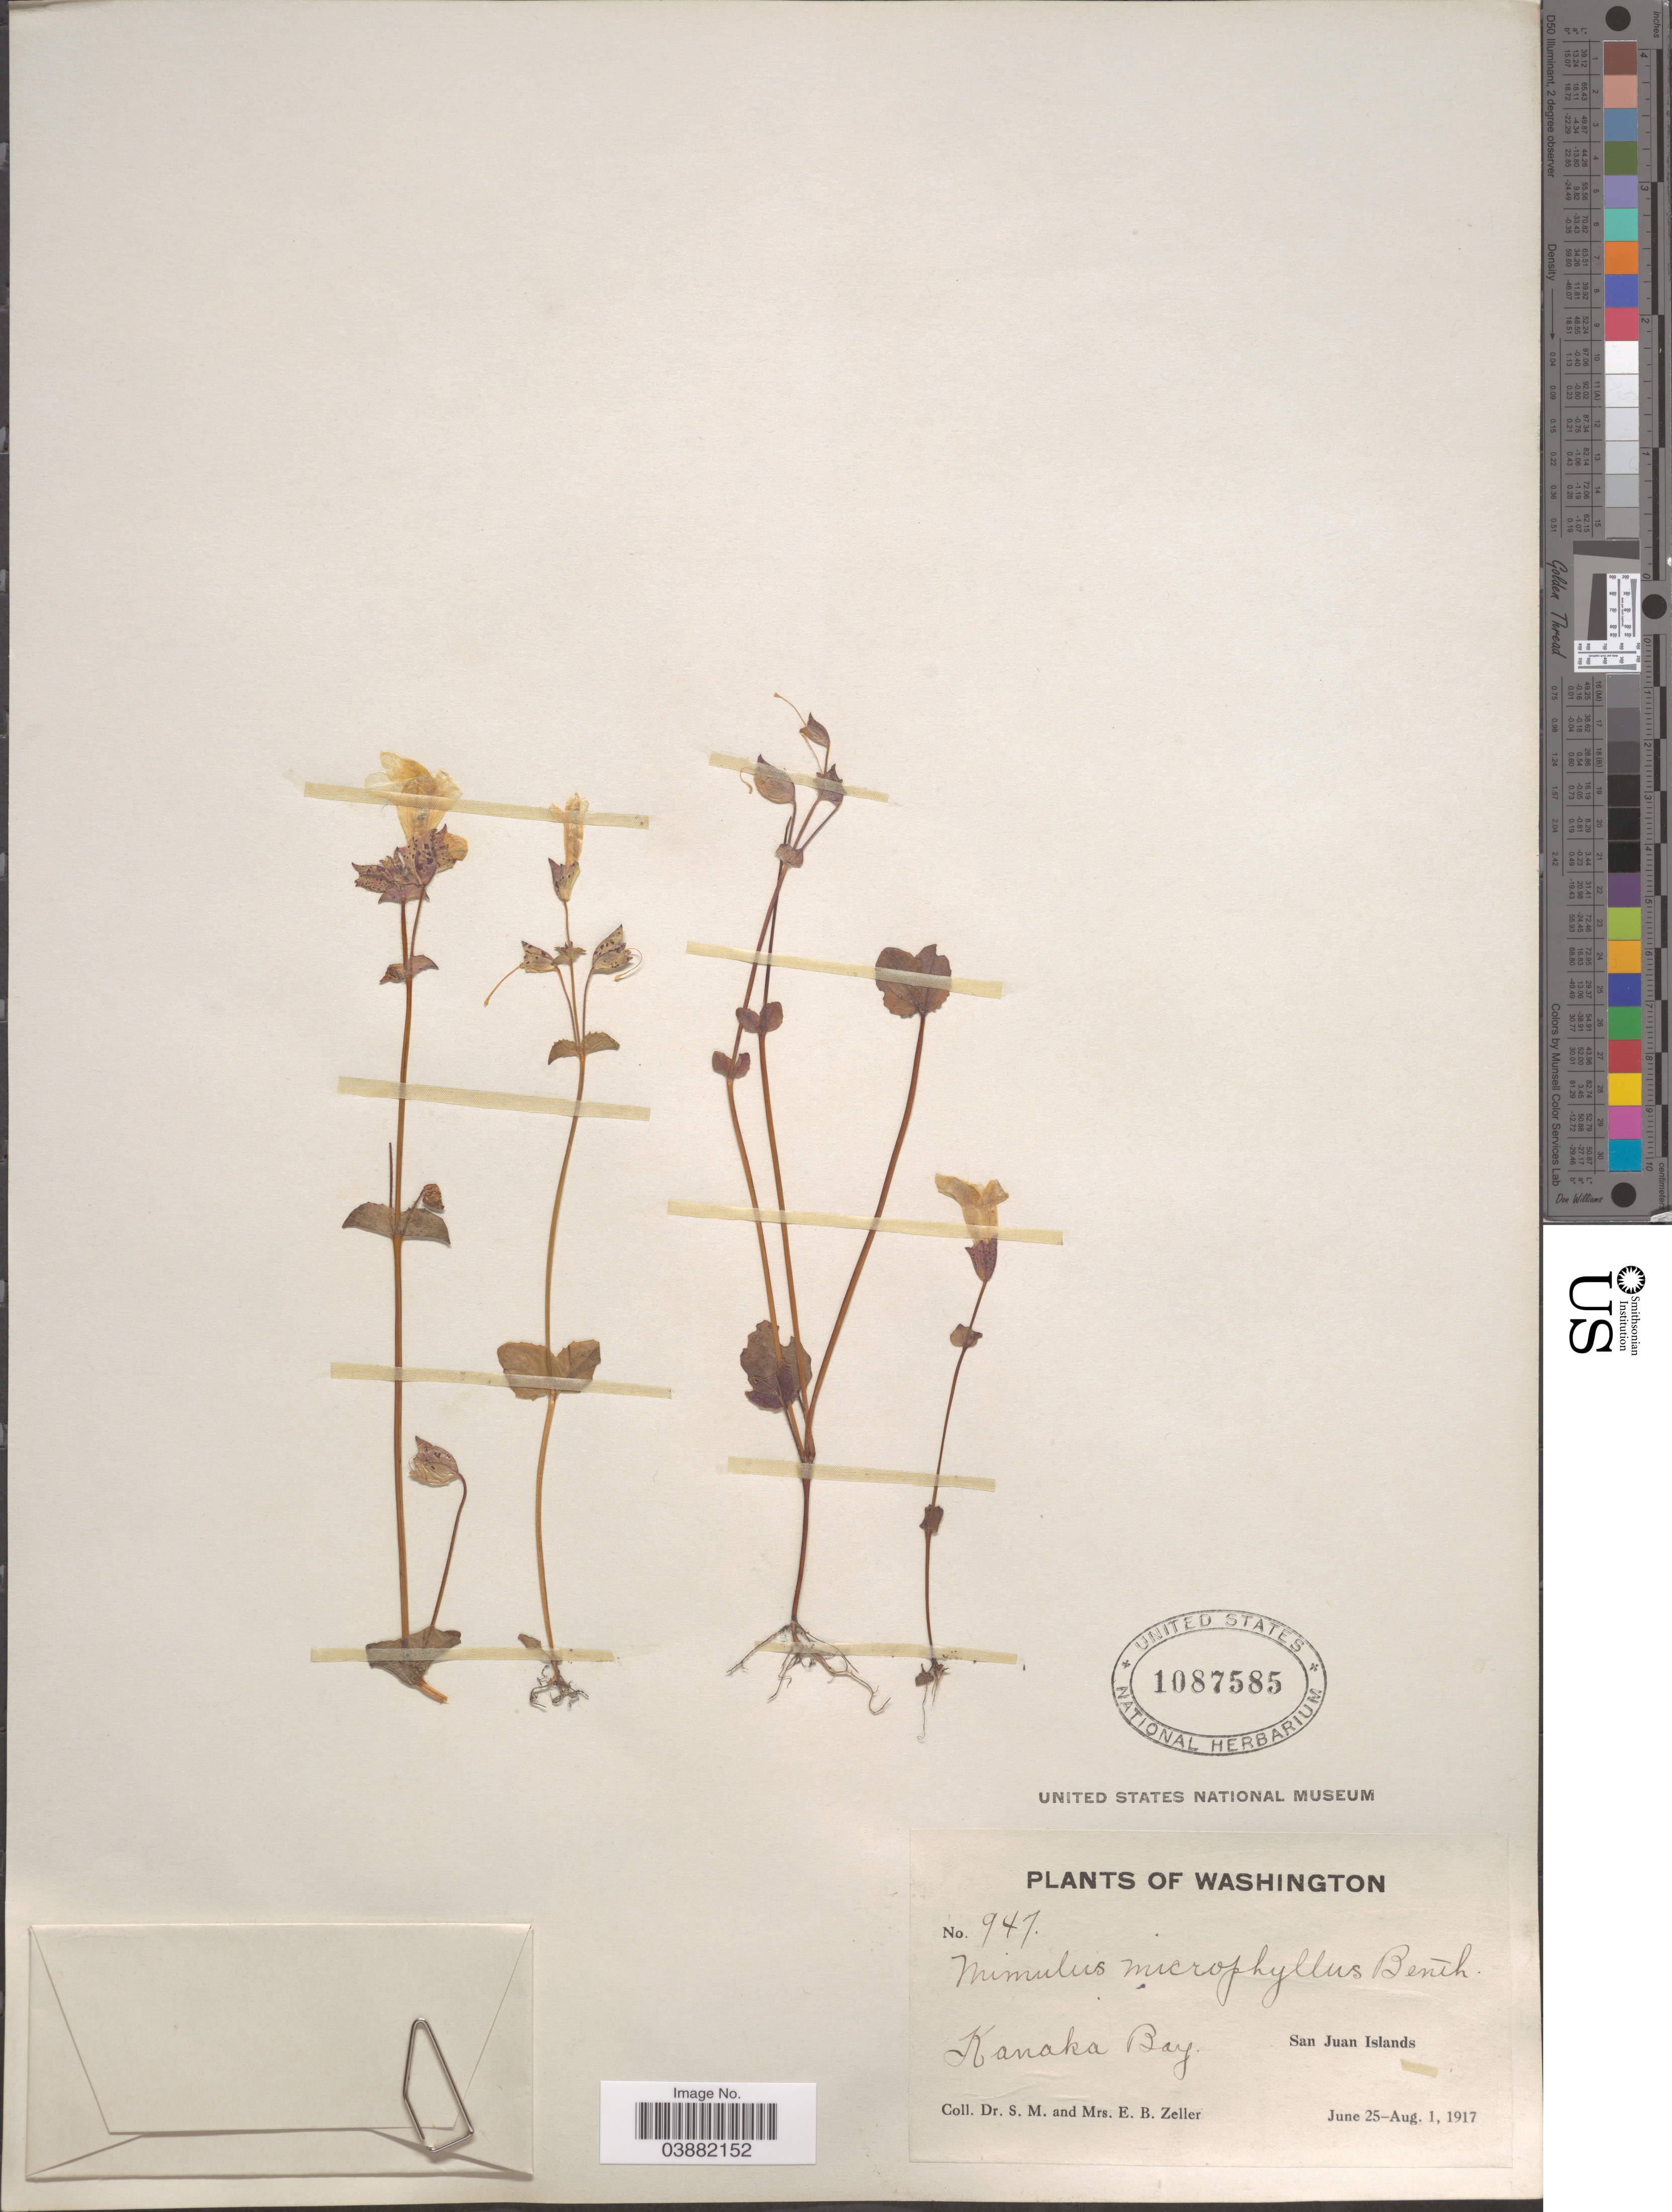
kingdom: Plantae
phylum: Tracheophyta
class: Magnoliopsida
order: Lamiales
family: Phrymaceae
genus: Mimulus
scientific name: Mimulus microphyllus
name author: Benth.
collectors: S. Zeller & E. Zeller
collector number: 947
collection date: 1917-06-25/1917-08-01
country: United States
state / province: Washington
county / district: San Juan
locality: Kanaka Bay. San Juan Islands.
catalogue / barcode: US 1087585